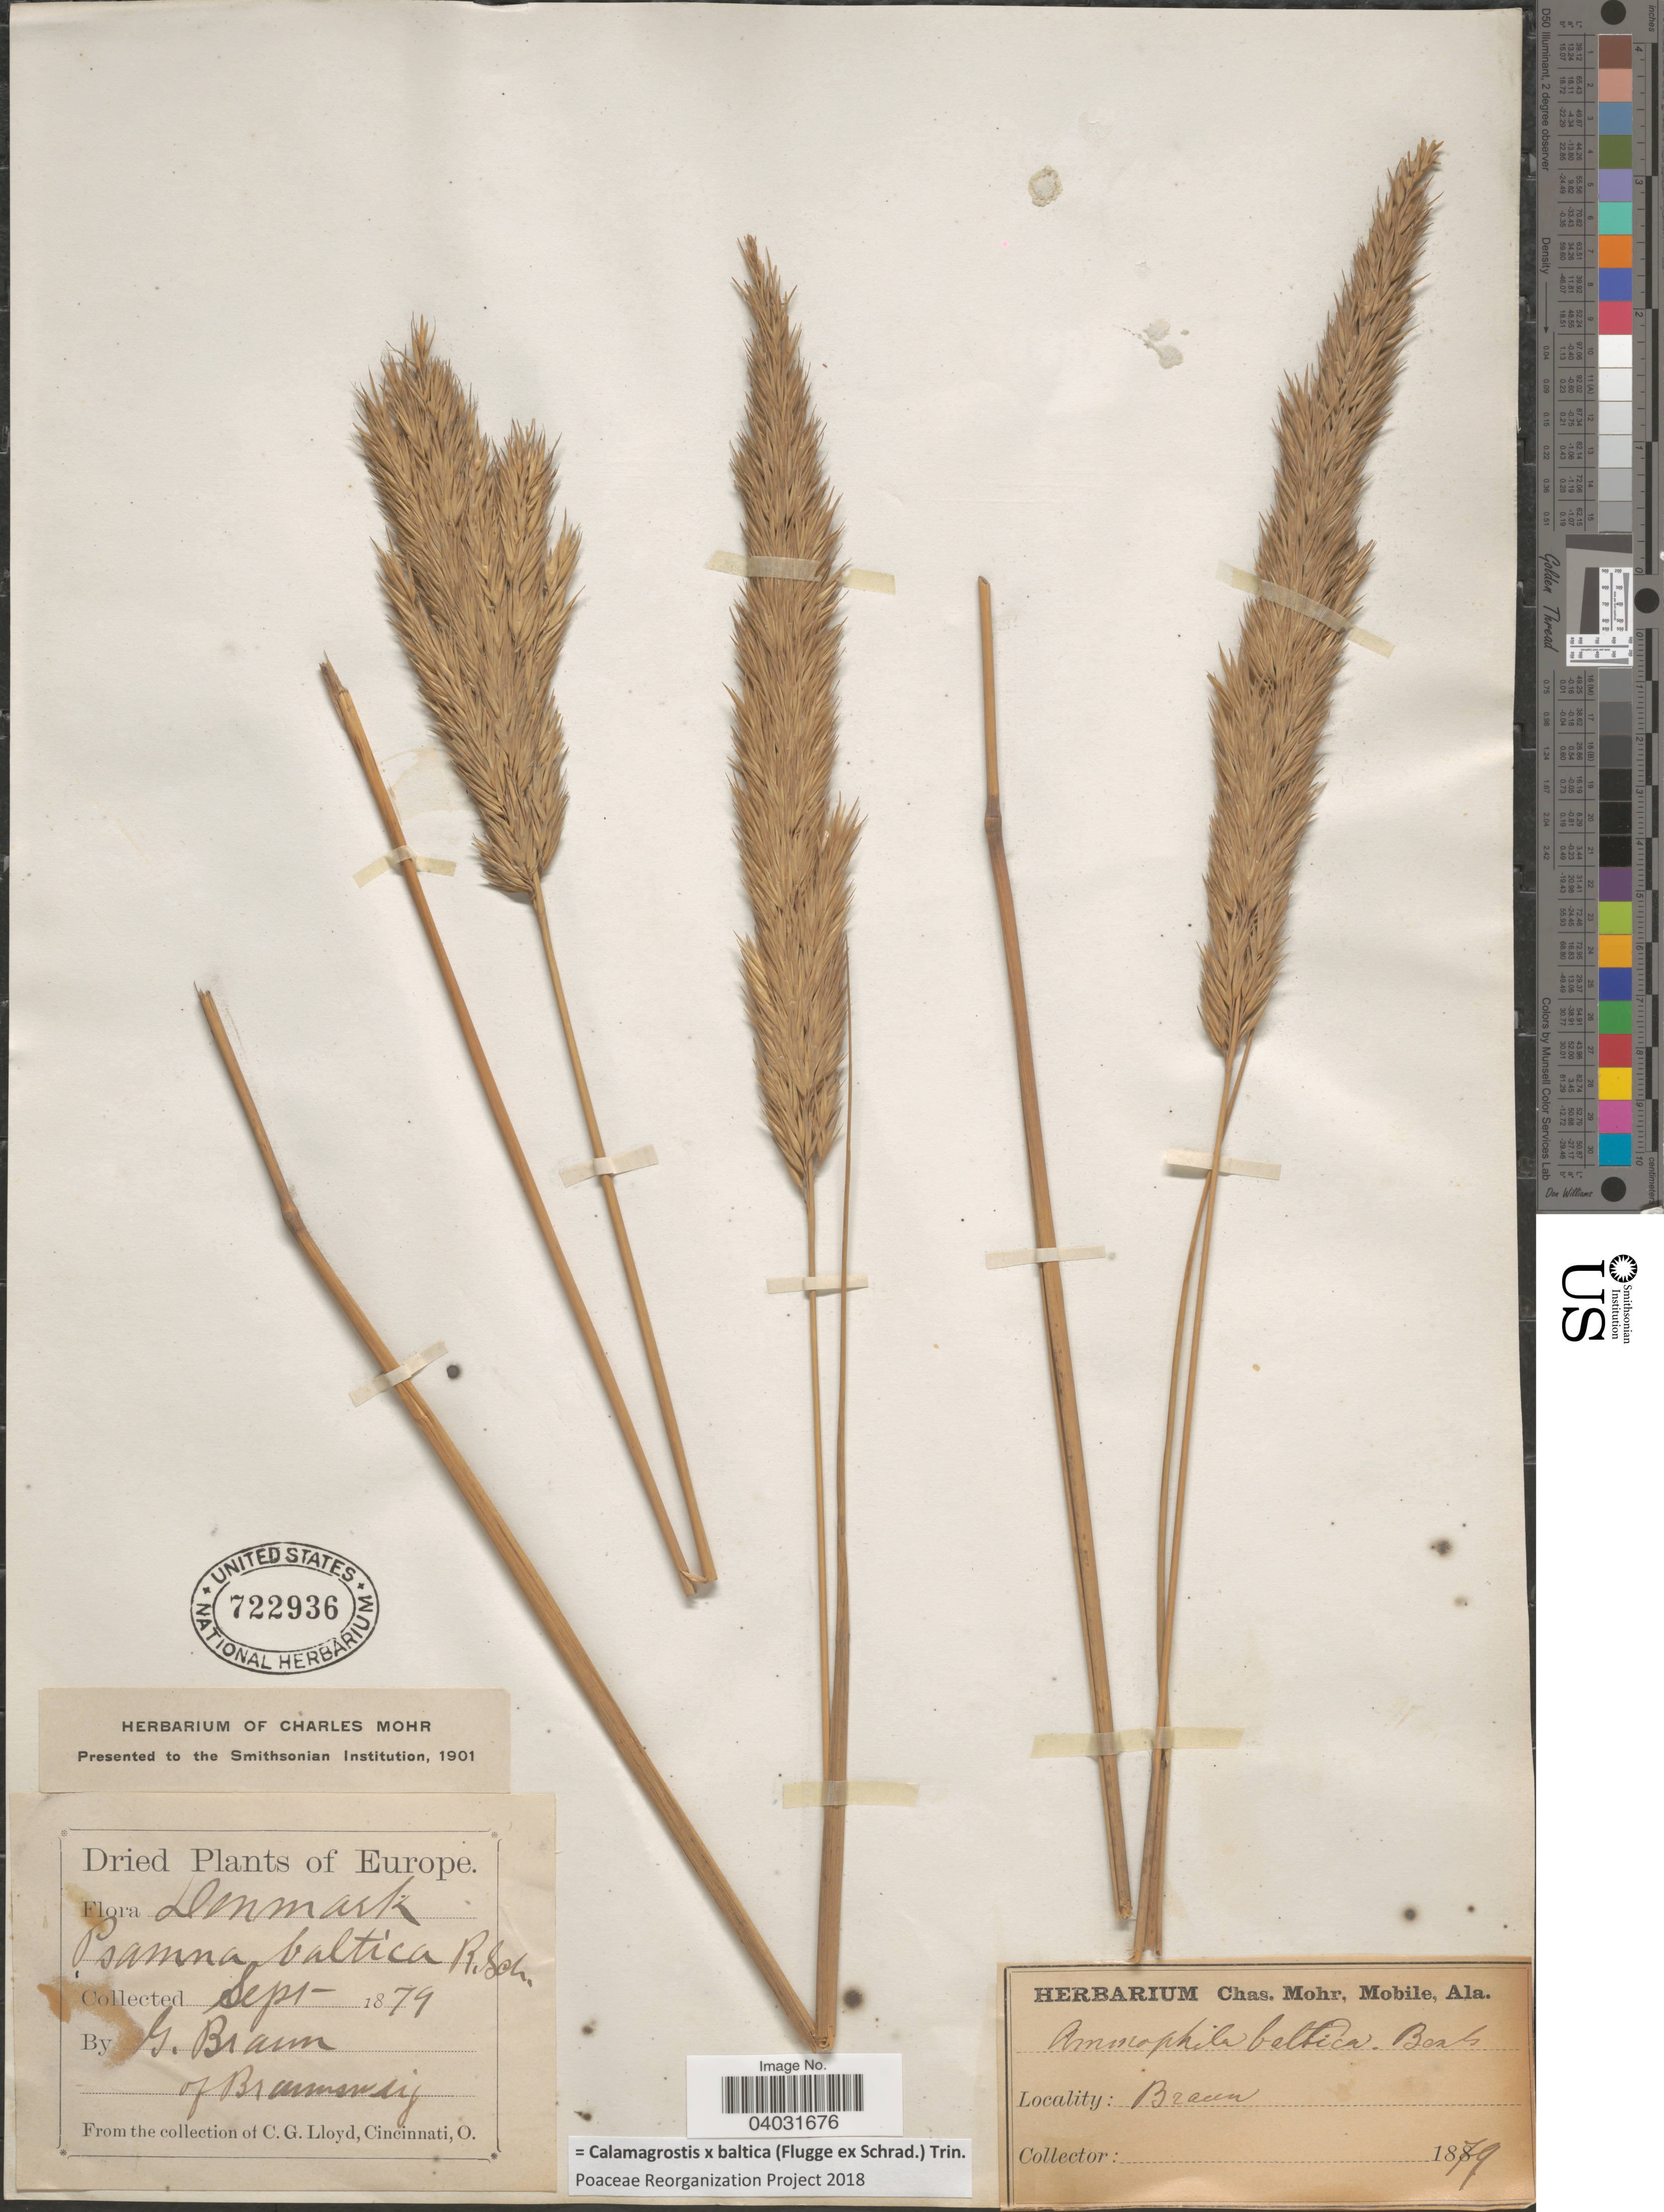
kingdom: Plantae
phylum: Tracheophyta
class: Liliopsida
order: Poales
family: Poaceae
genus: Calamagrostis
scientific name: Calamagrostis x baltica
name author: (Flüggé ex Schrad.) Trin.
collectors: G. Braun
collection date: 1879-09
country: Denmark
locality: Braun.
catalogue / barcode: US 722936